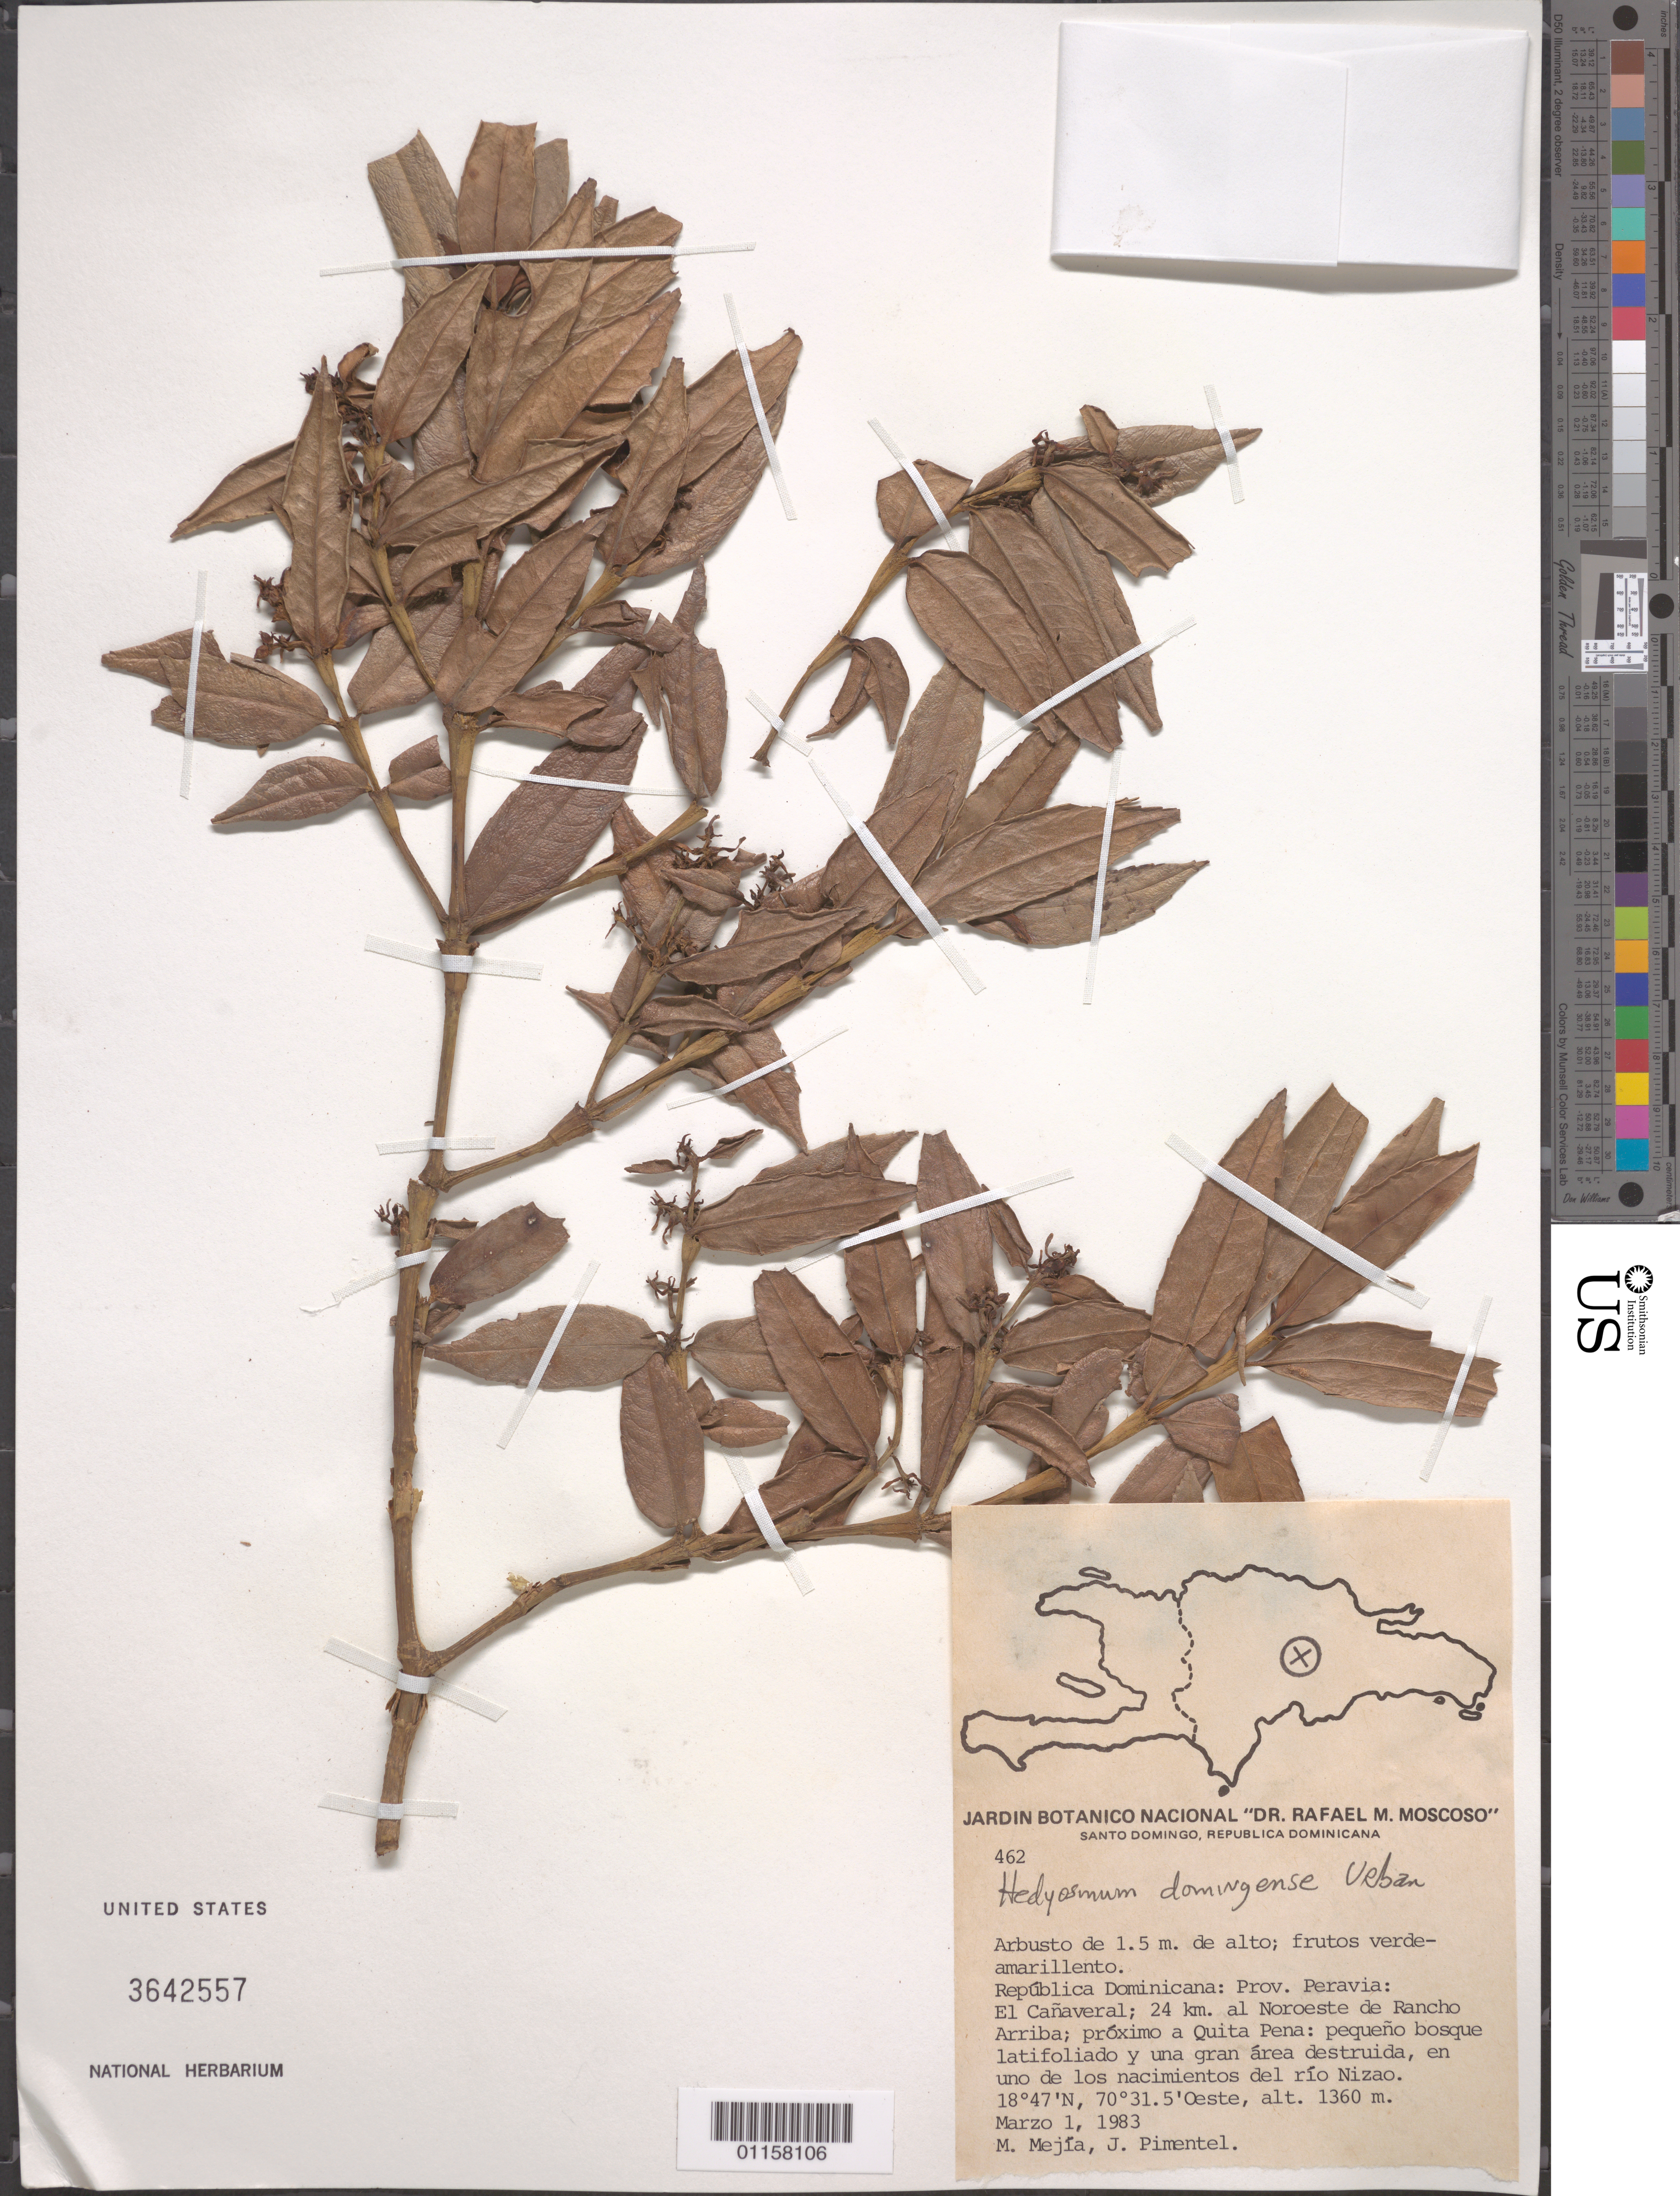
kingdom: Plantae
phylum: Tracheophyta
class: Magnoliopsida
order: Chloranthales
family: Chloranthaceae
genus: Hedyosmum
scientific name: Hedyosmum domingense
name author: Urb.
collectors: M. Mejia & J. Pimentel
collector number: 462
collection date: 1983-03-01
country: Dominican Republic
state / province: Peravia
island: Hispaniola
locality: El Cañaveral, 24 km al noroeste de Rancho Arriba; próximo a Quita Pena, en uno de los nacimientos del río Nizao.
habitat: Pequeño bosque latifoliado y una gran área destruida, en uno de los nacimientos del río.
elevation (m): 1360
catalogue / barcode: US 3642557